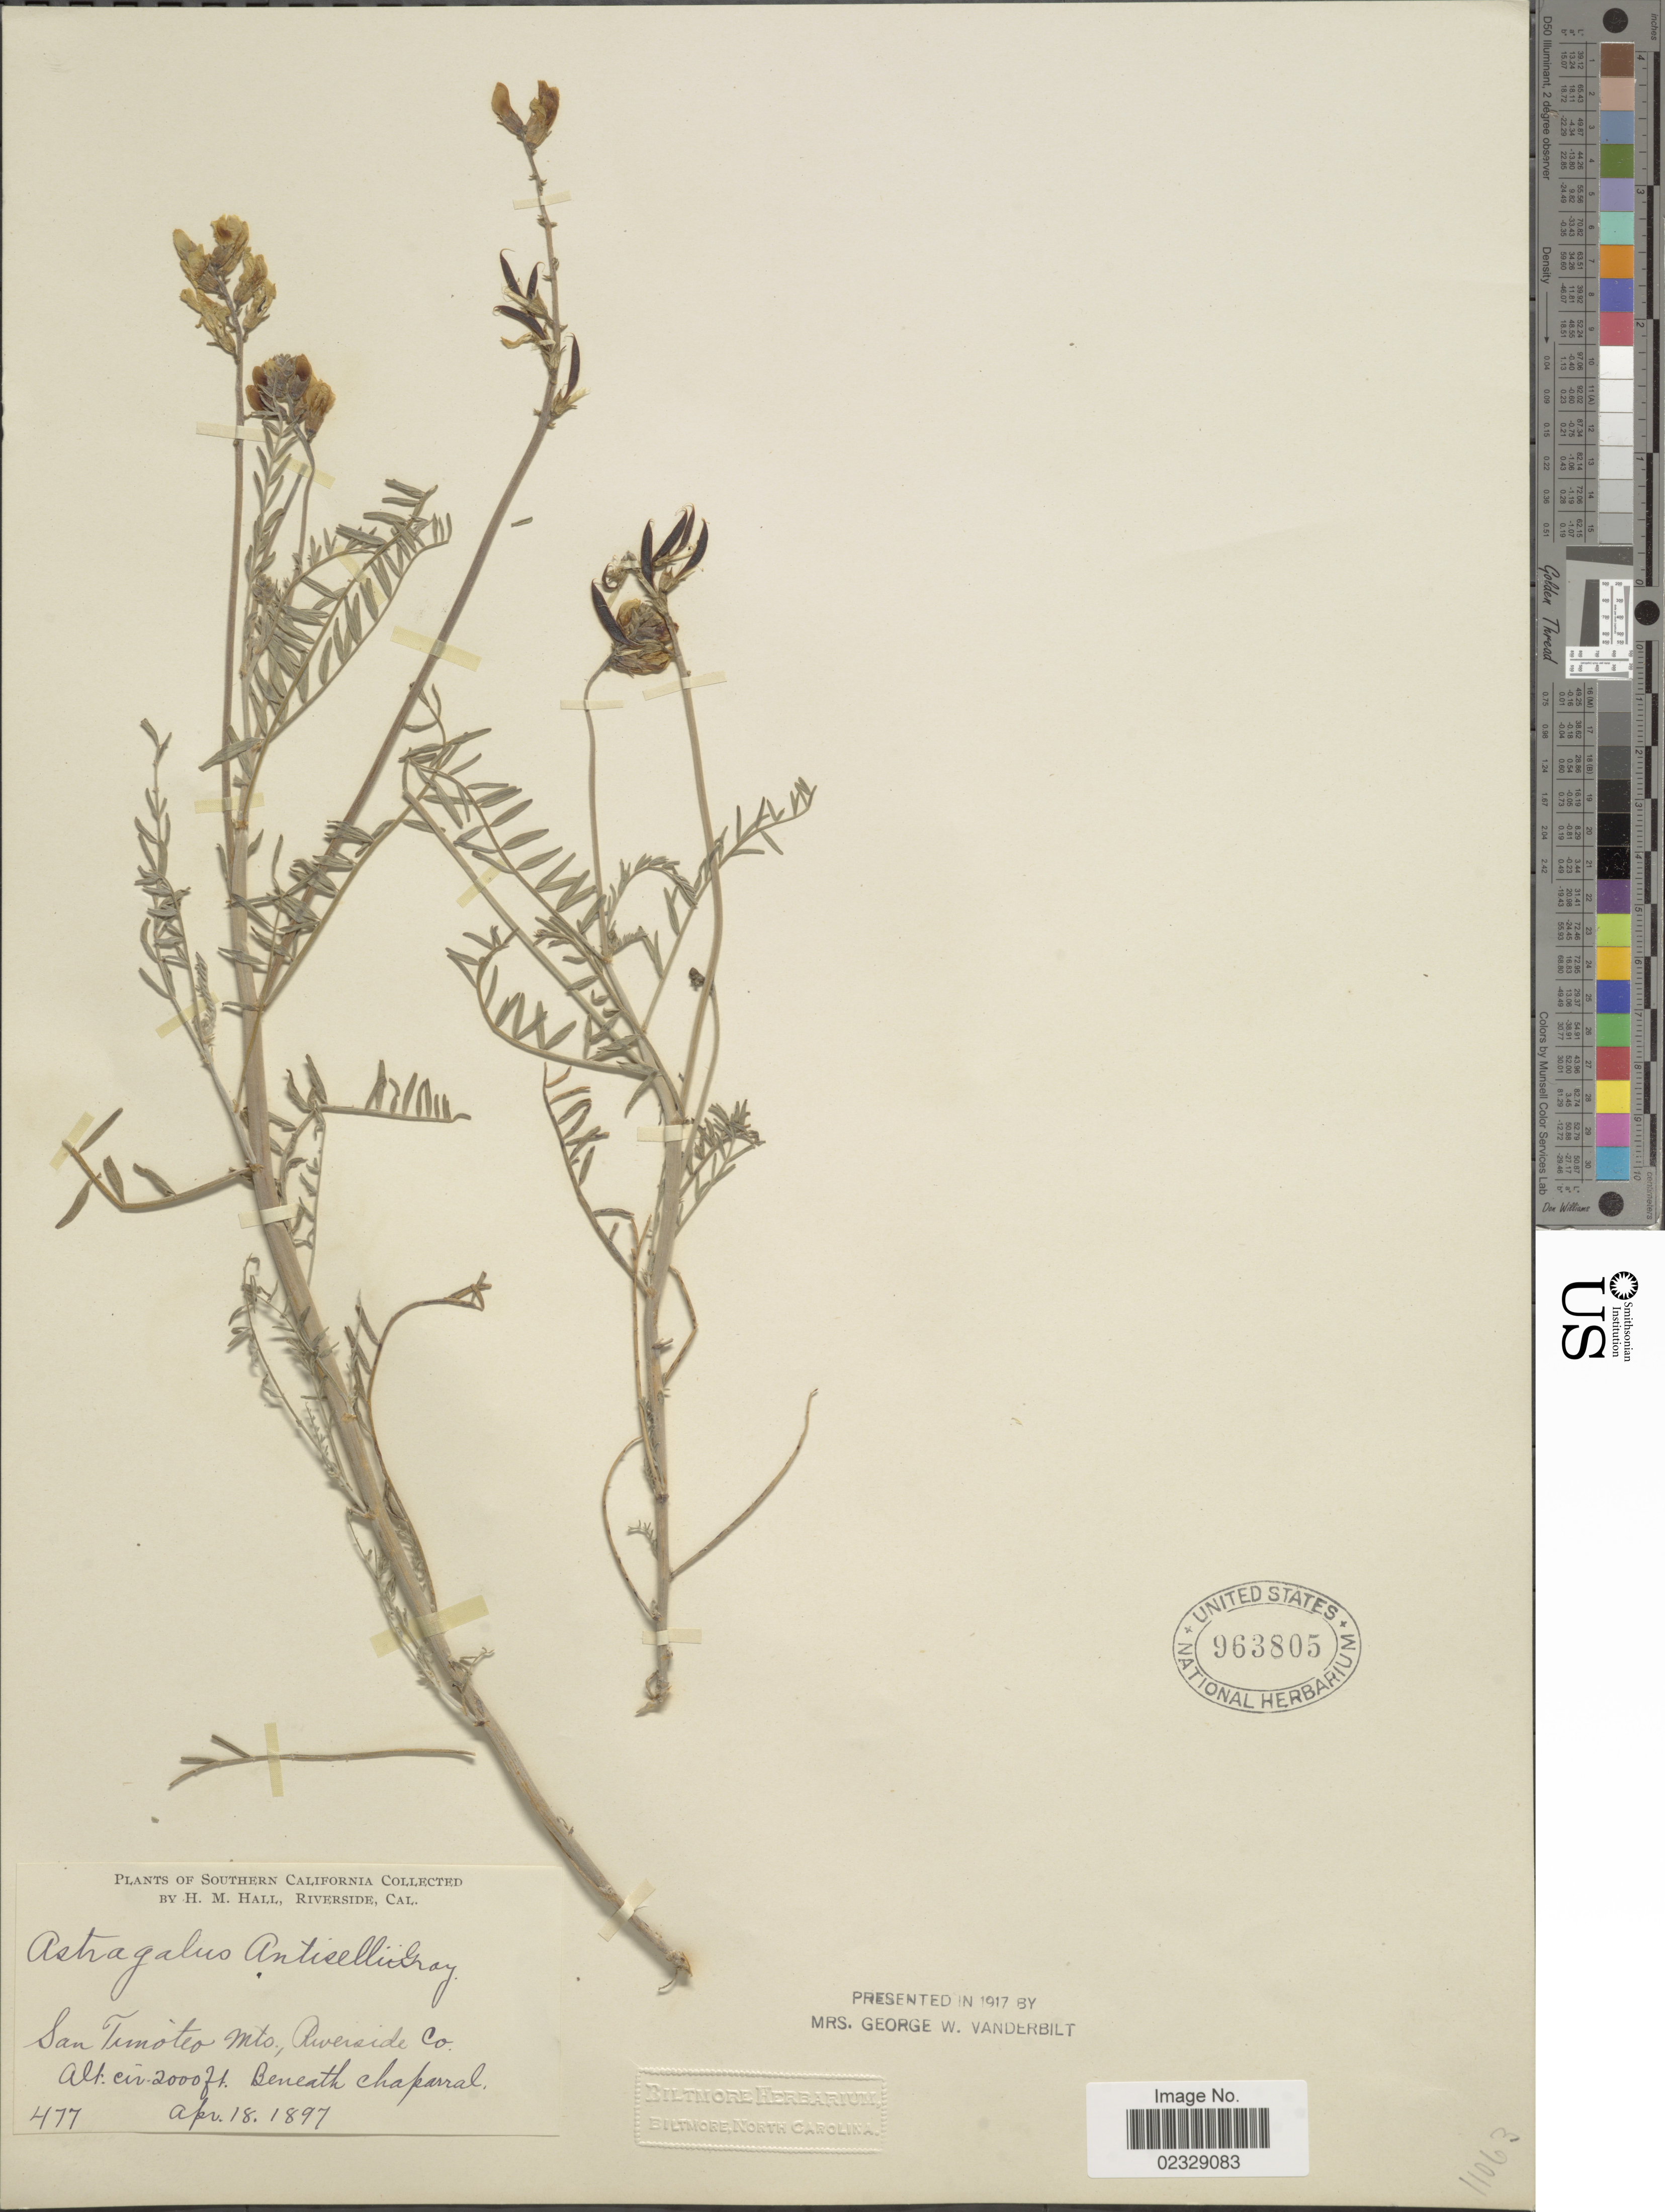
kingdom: Plantae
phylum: Tracheophyta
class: Magnoliopsida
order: Fabales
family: Fabaceae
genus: Astragalus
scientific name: Astragalus antisellii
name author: A. Gray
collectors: H. M. Hall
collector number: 477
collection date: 1897-04-18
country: United States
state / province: California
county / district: Riverside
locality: Southern California, Riverside, San Timoteo Mts. Riverside Co. Beneath Chaparral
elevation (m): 610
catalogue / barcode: US 963805